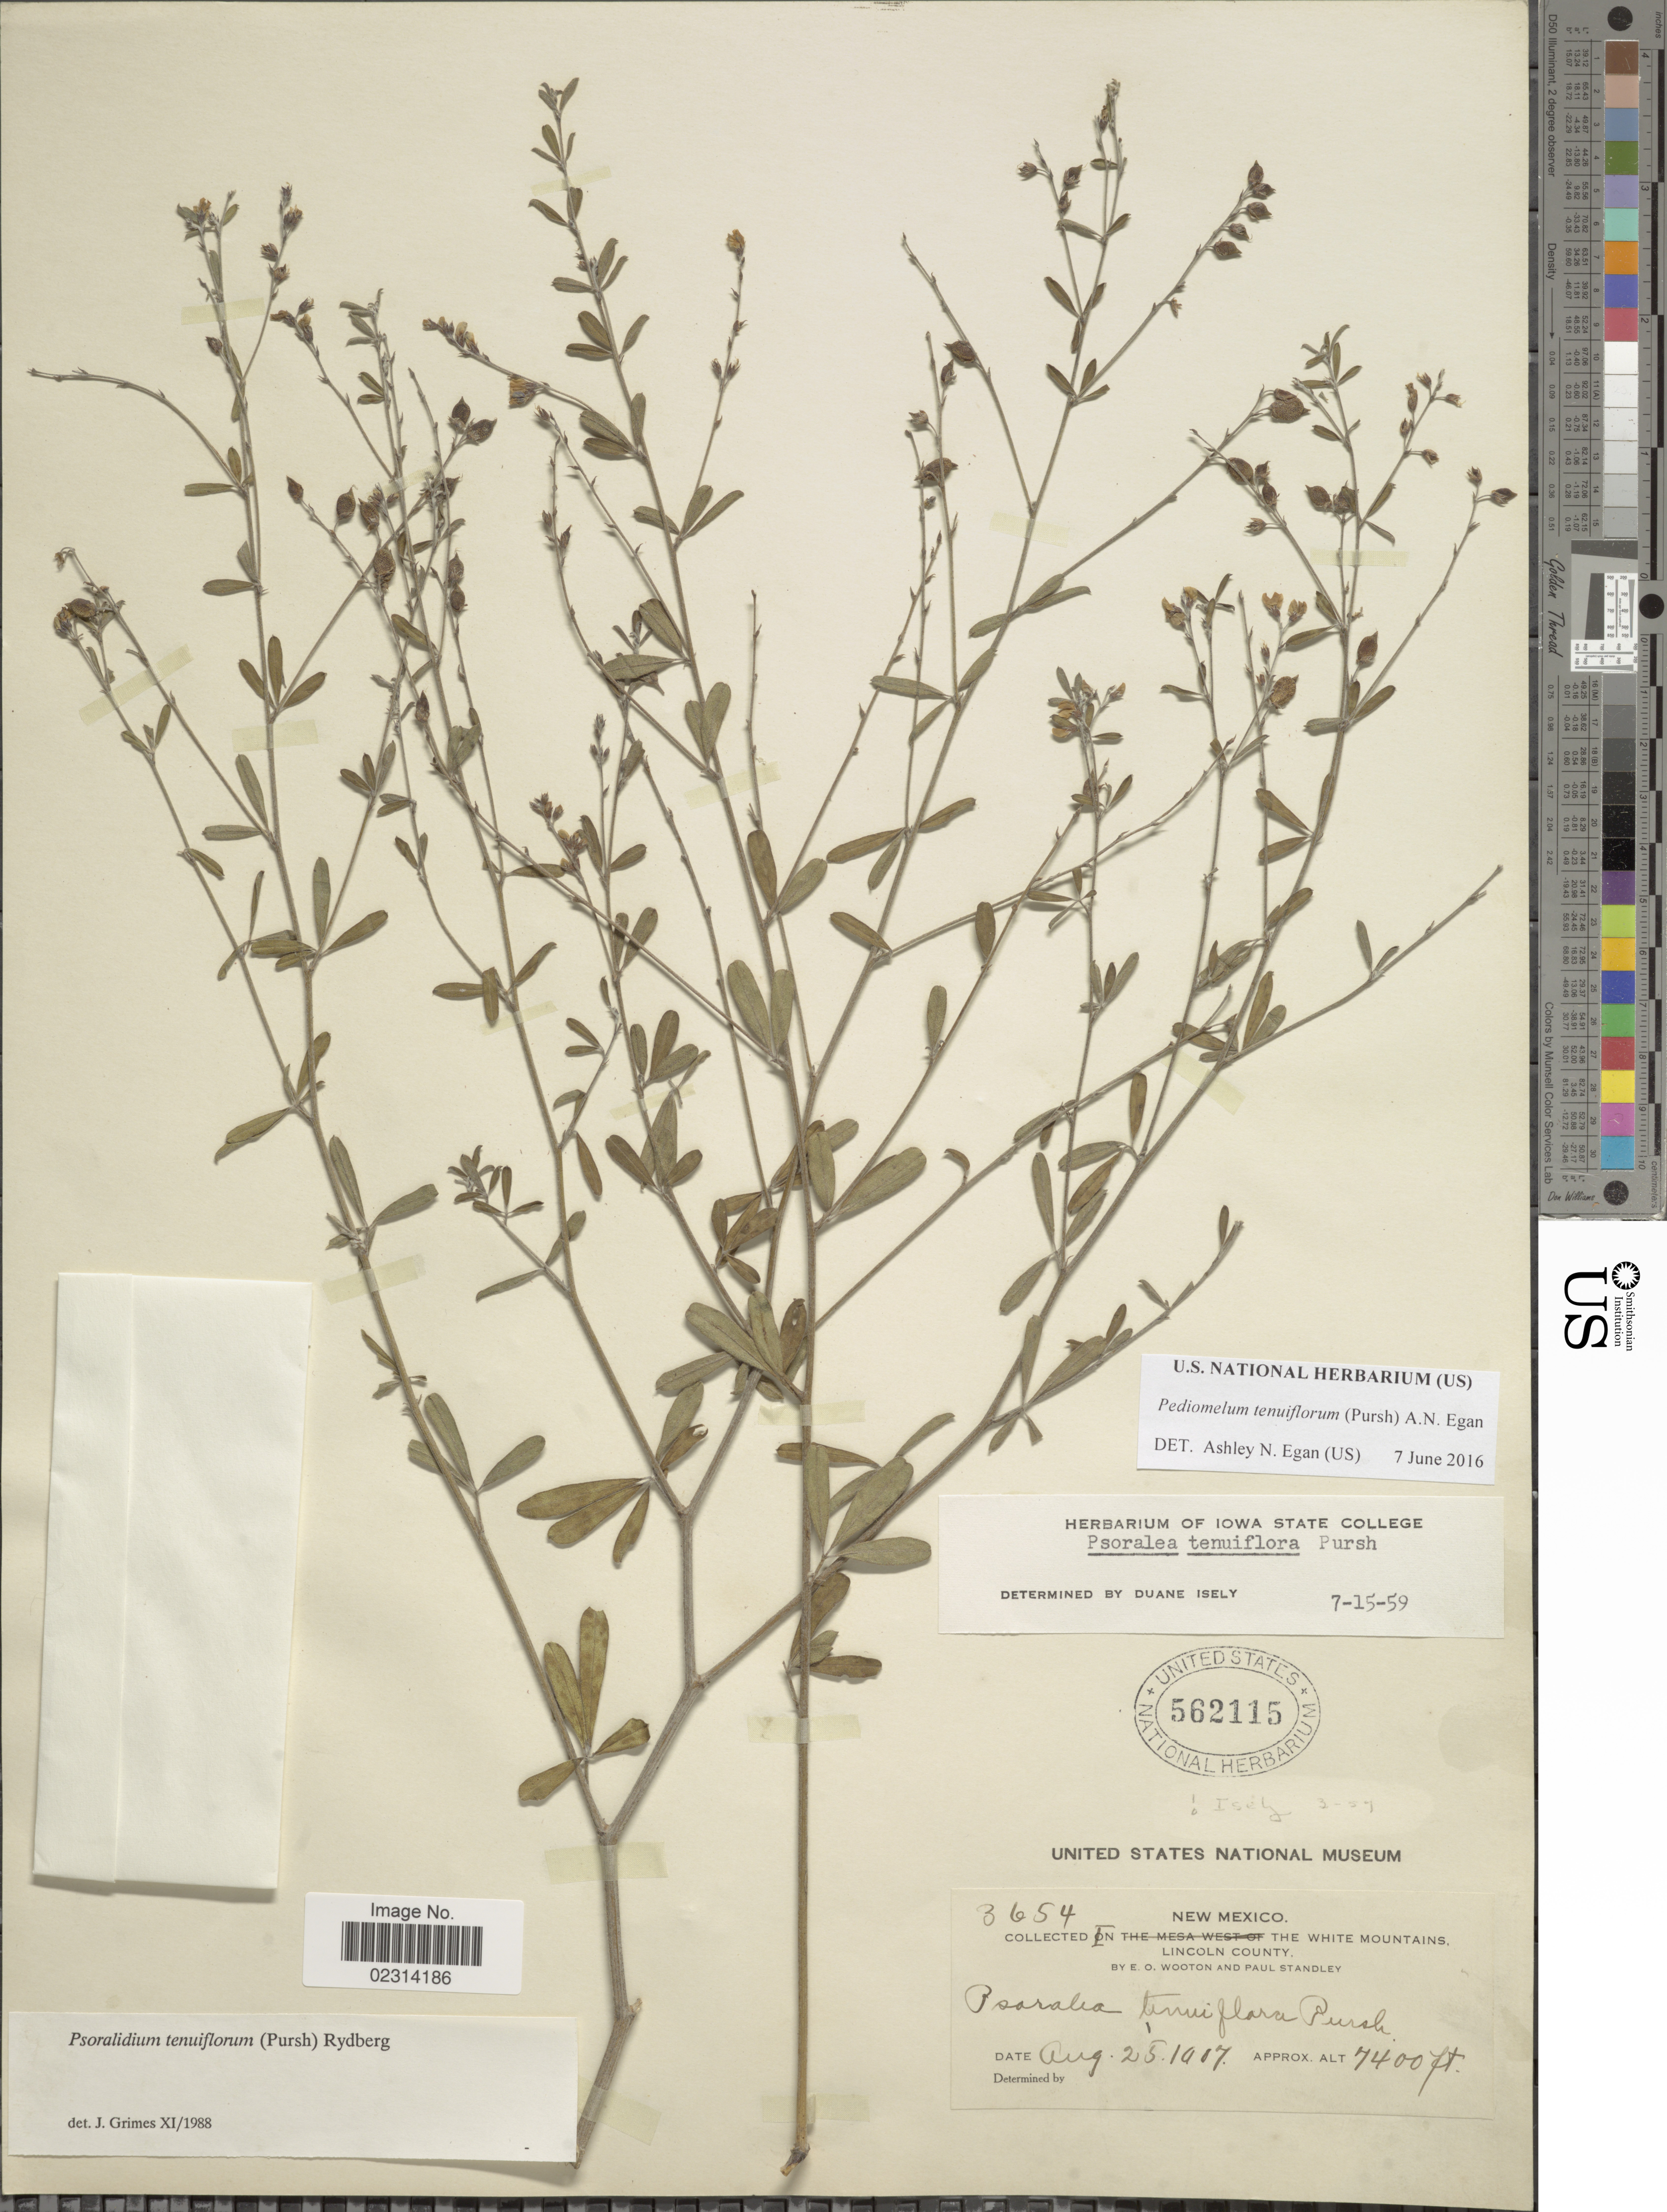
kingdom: Plantae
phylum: Tracheophyta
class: Magnoliopsida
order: Fabales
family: Fabaceae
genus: Psoralidium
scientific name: Psoralidium tenuiflorum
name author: (Pursh) Rydb.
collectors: E. O. Wooton & P. C. Standley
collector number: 3654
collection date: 1907-08-25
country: United States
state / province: New Mexico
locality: In the White Mountains. Lincoln County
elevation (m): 2256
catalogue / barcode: US 562115